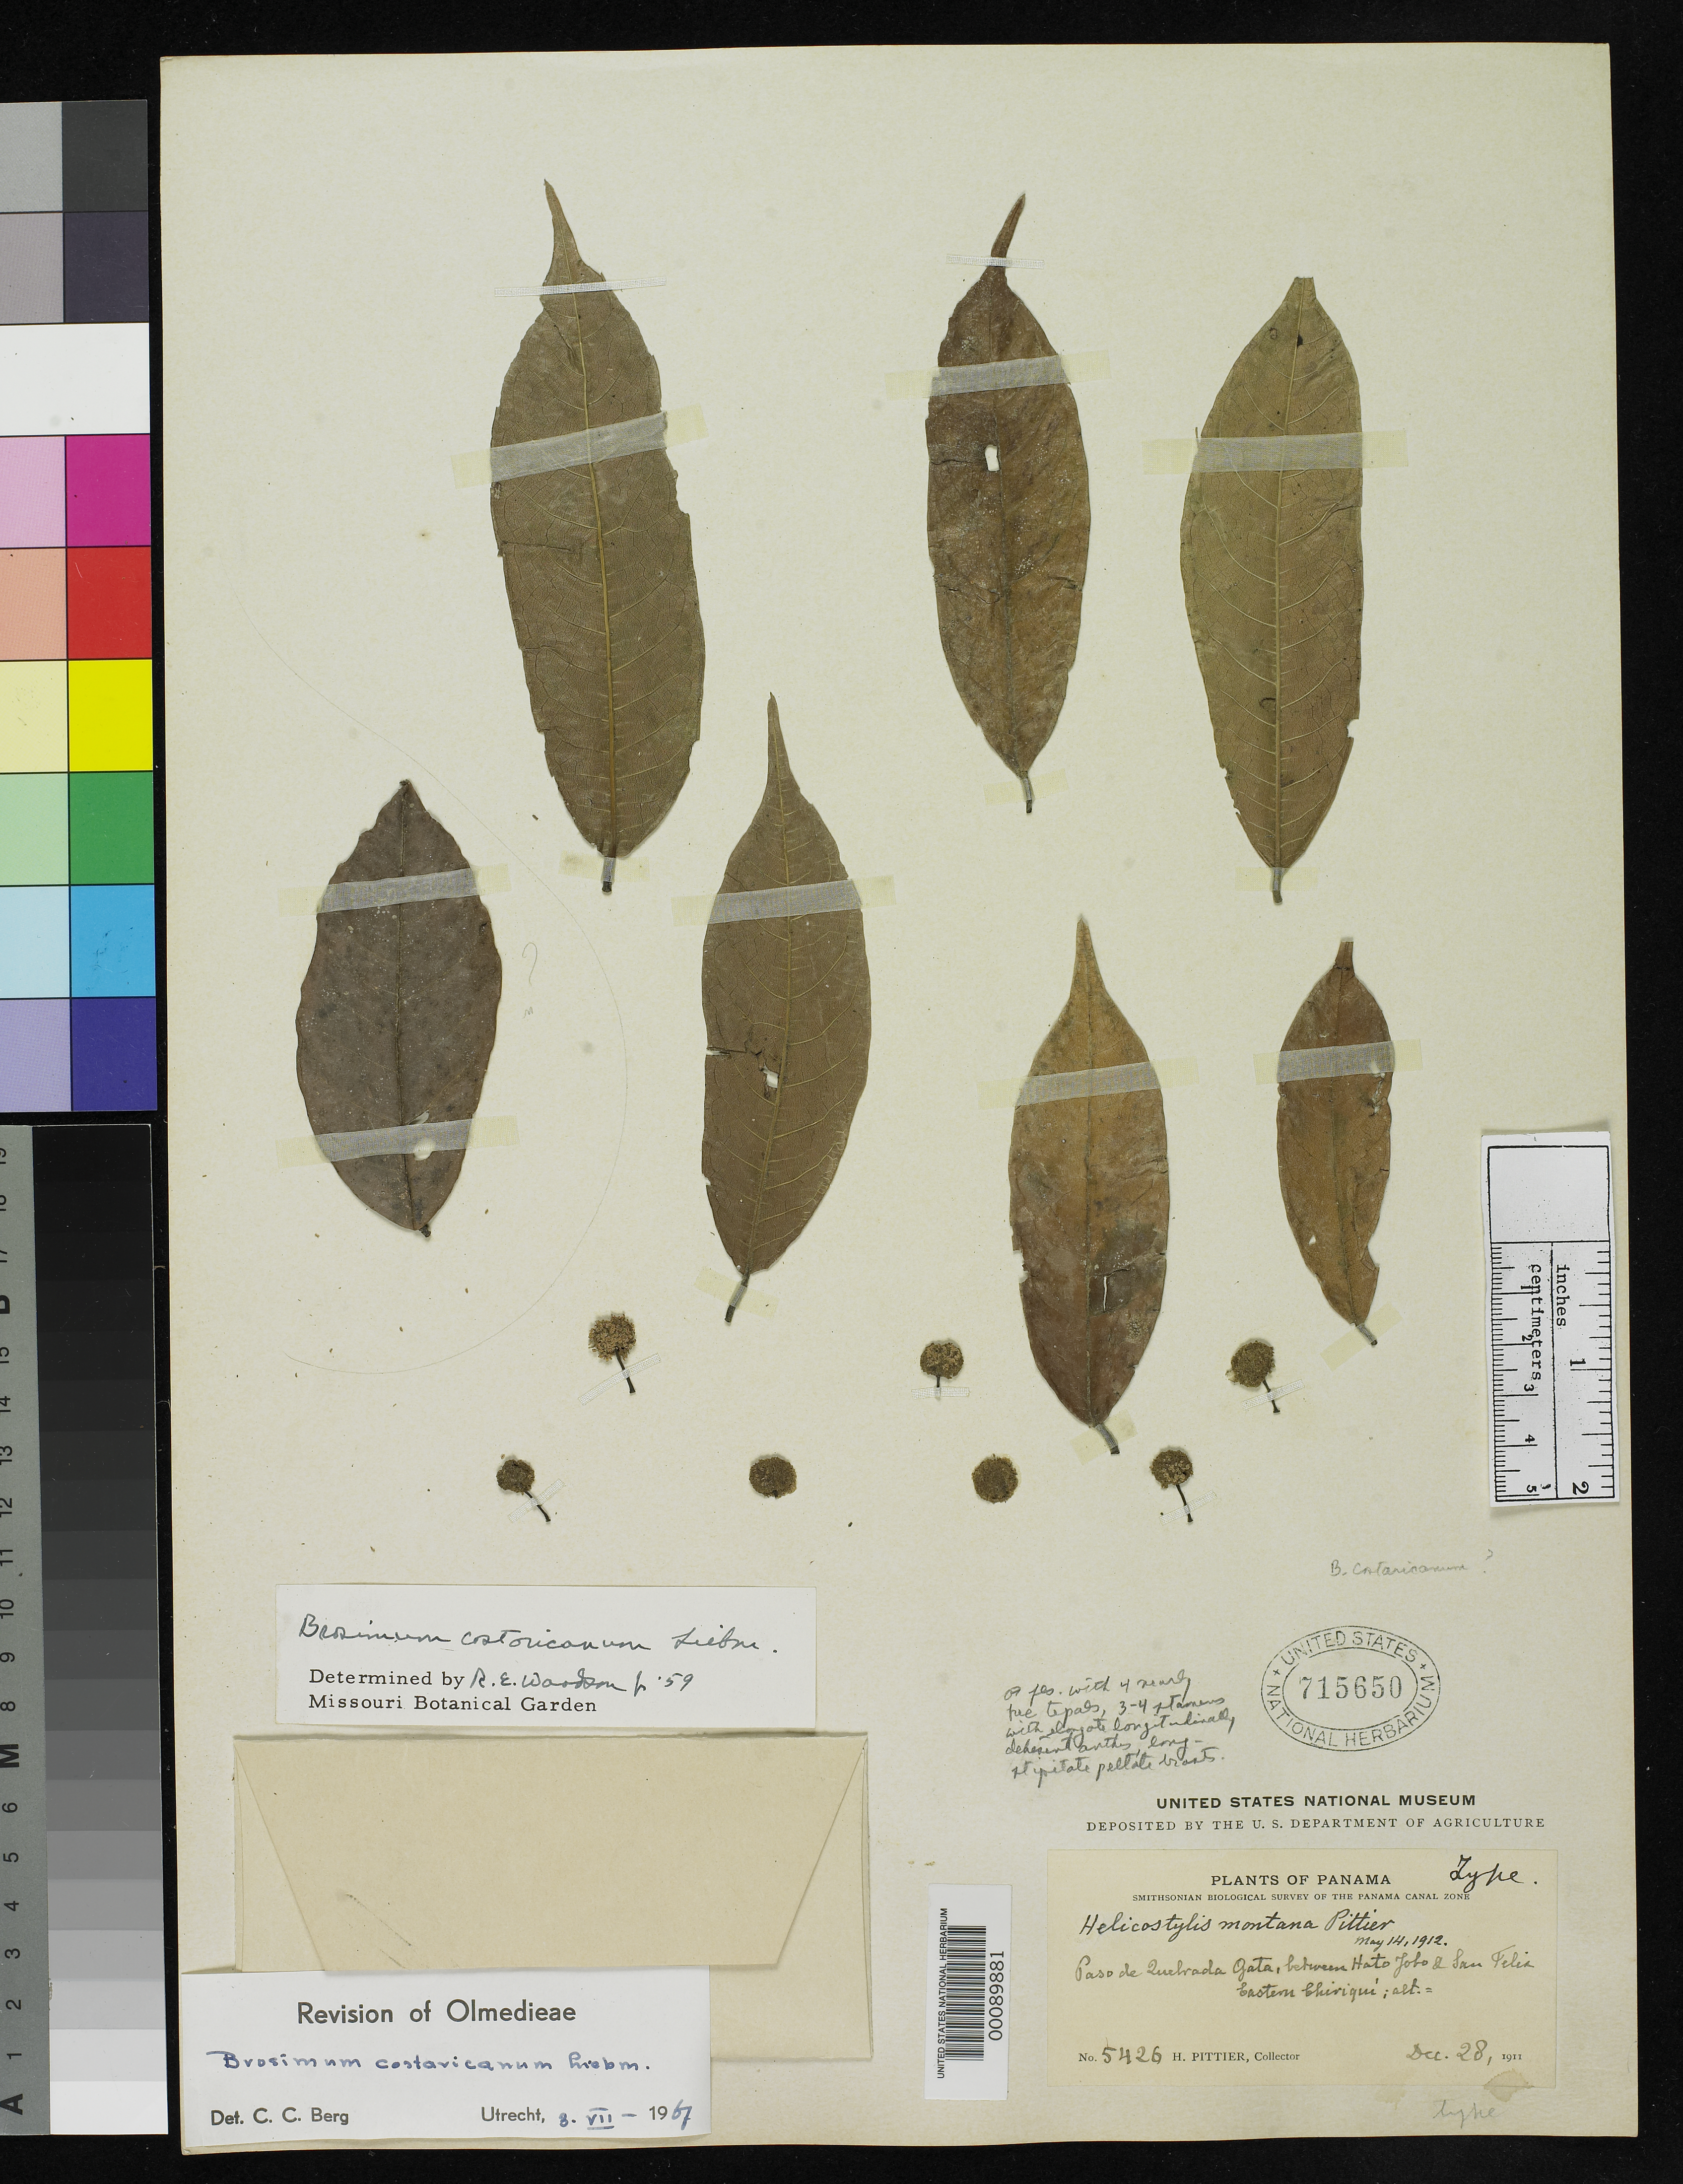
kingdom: Plantae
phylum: Tracheophyta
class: Magnoliopsida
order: Rosales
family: Moraceae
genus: Helicostylis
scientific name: Helicostylis montana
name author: Pittier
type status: Holotype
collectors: H. F. Pittier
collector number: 5426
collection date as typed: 28 Dec 1911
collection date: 1911-12-28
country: Panama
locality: Paso de Quebrada Gata, San Felix Valley Mountains.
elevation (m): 485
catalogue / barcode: US 715650